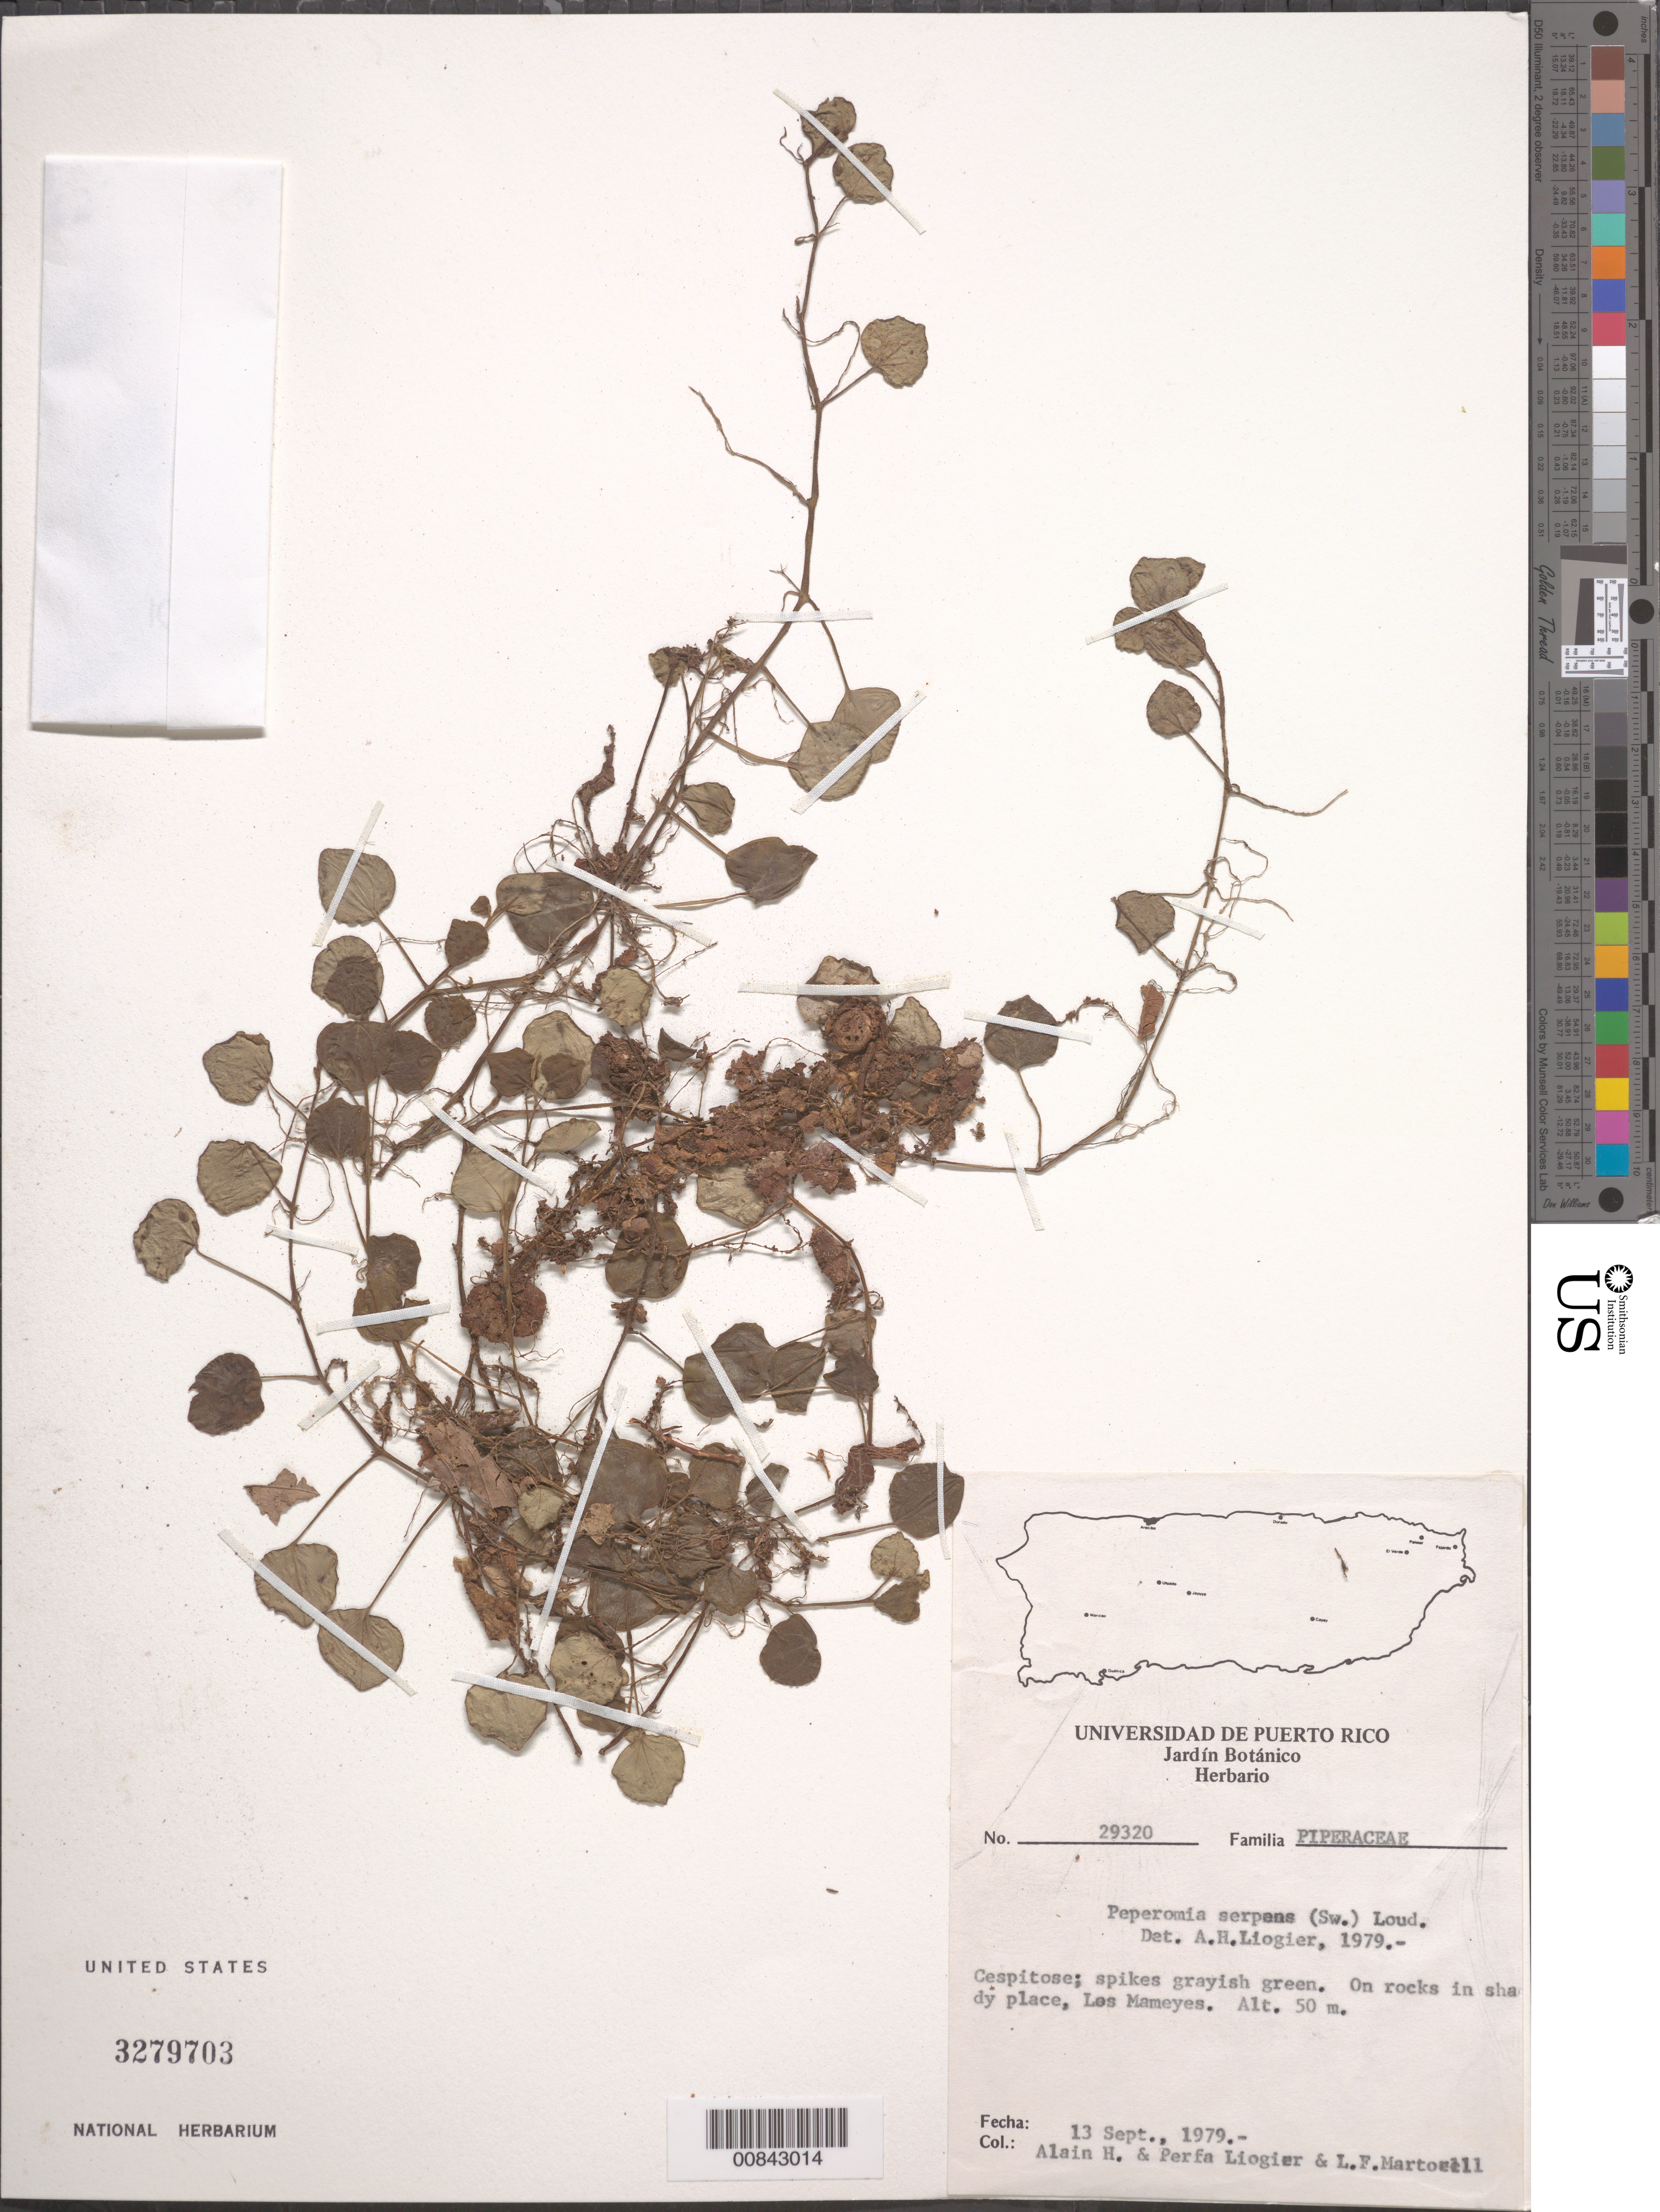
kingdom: Plantae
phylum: Tracheophyta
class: Magnoliopsida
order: Piperales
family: Piperaceae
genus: Peperomia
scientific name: Peperomia serpens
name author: (Sw.) Loudon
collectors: A. H. Liogier, P. Liogier & L. Martorelli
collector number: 29320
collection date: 1979-09-13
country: Puerto Rico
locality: Los Mameyes.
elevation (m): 50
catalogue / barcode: US 3279703